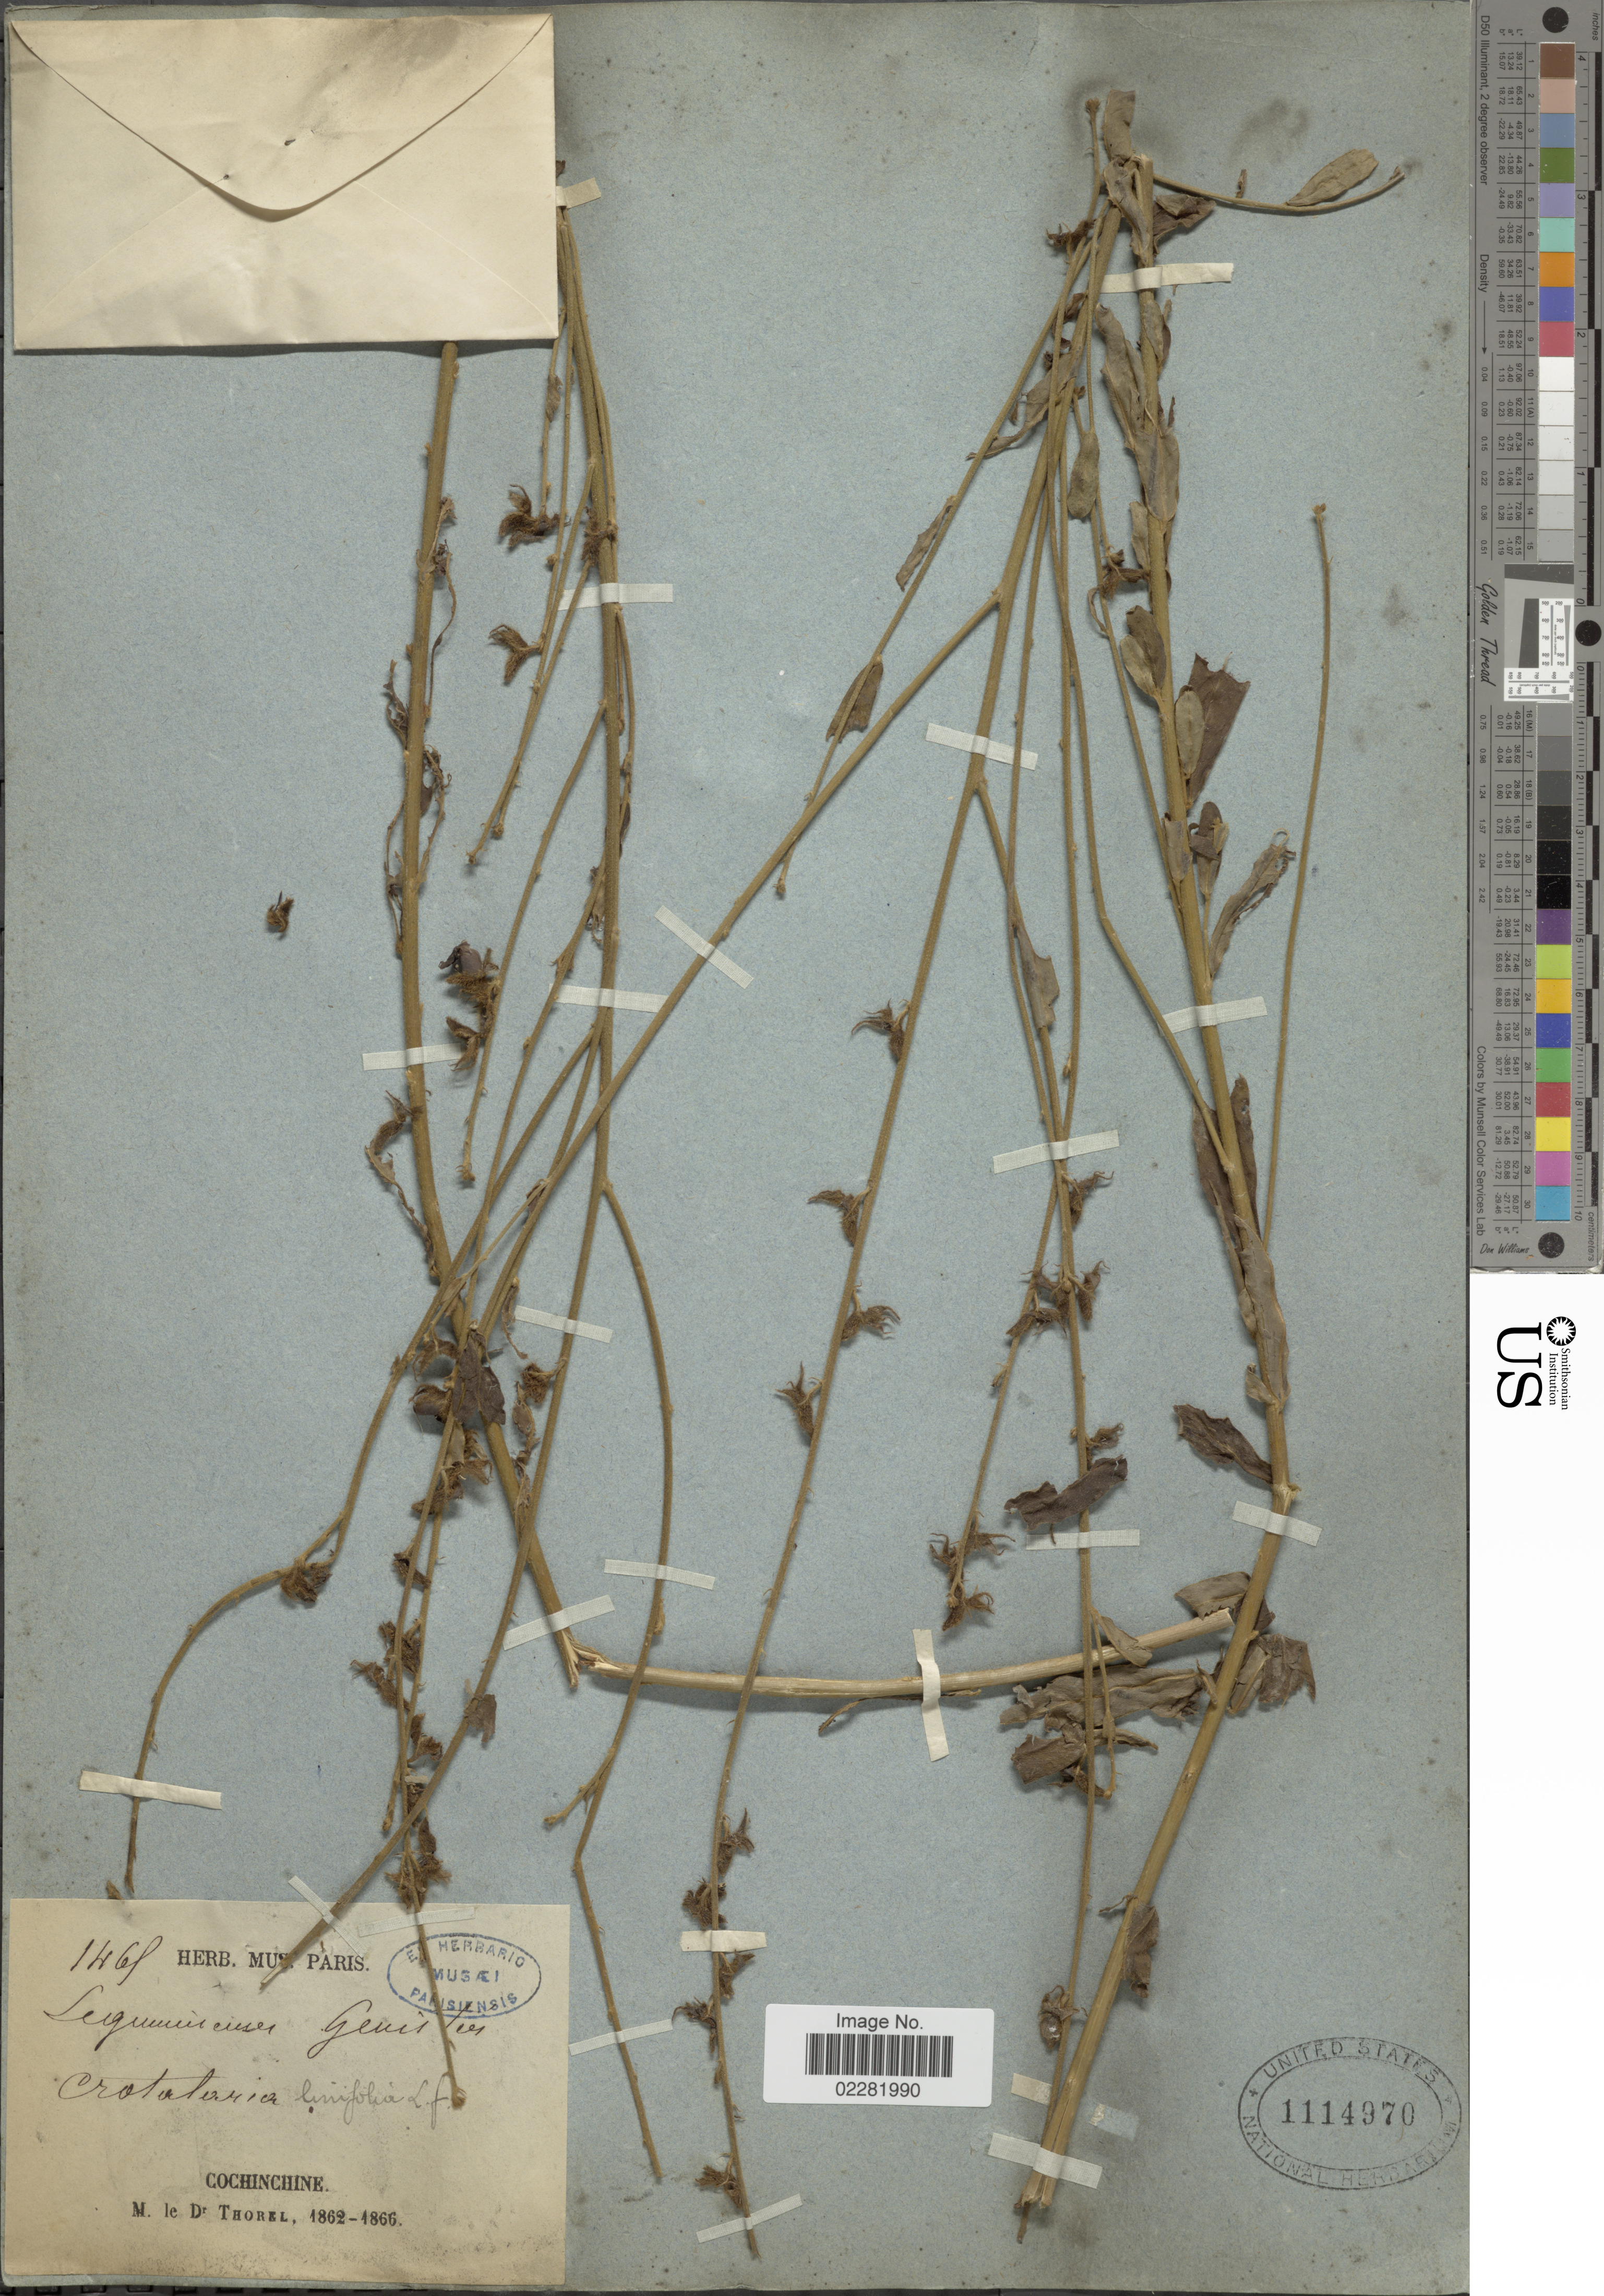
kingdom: Plantae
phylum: Tracheophyta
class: Magnoliopsida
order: Fabales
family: Fabaceae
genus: Crotalaria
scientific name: Crotalaria linifolia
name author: L. f.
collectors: C. Thorel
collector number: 1168*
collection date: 1862/1866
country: Vietnam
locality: Cochinchine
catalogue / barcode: US 1114970